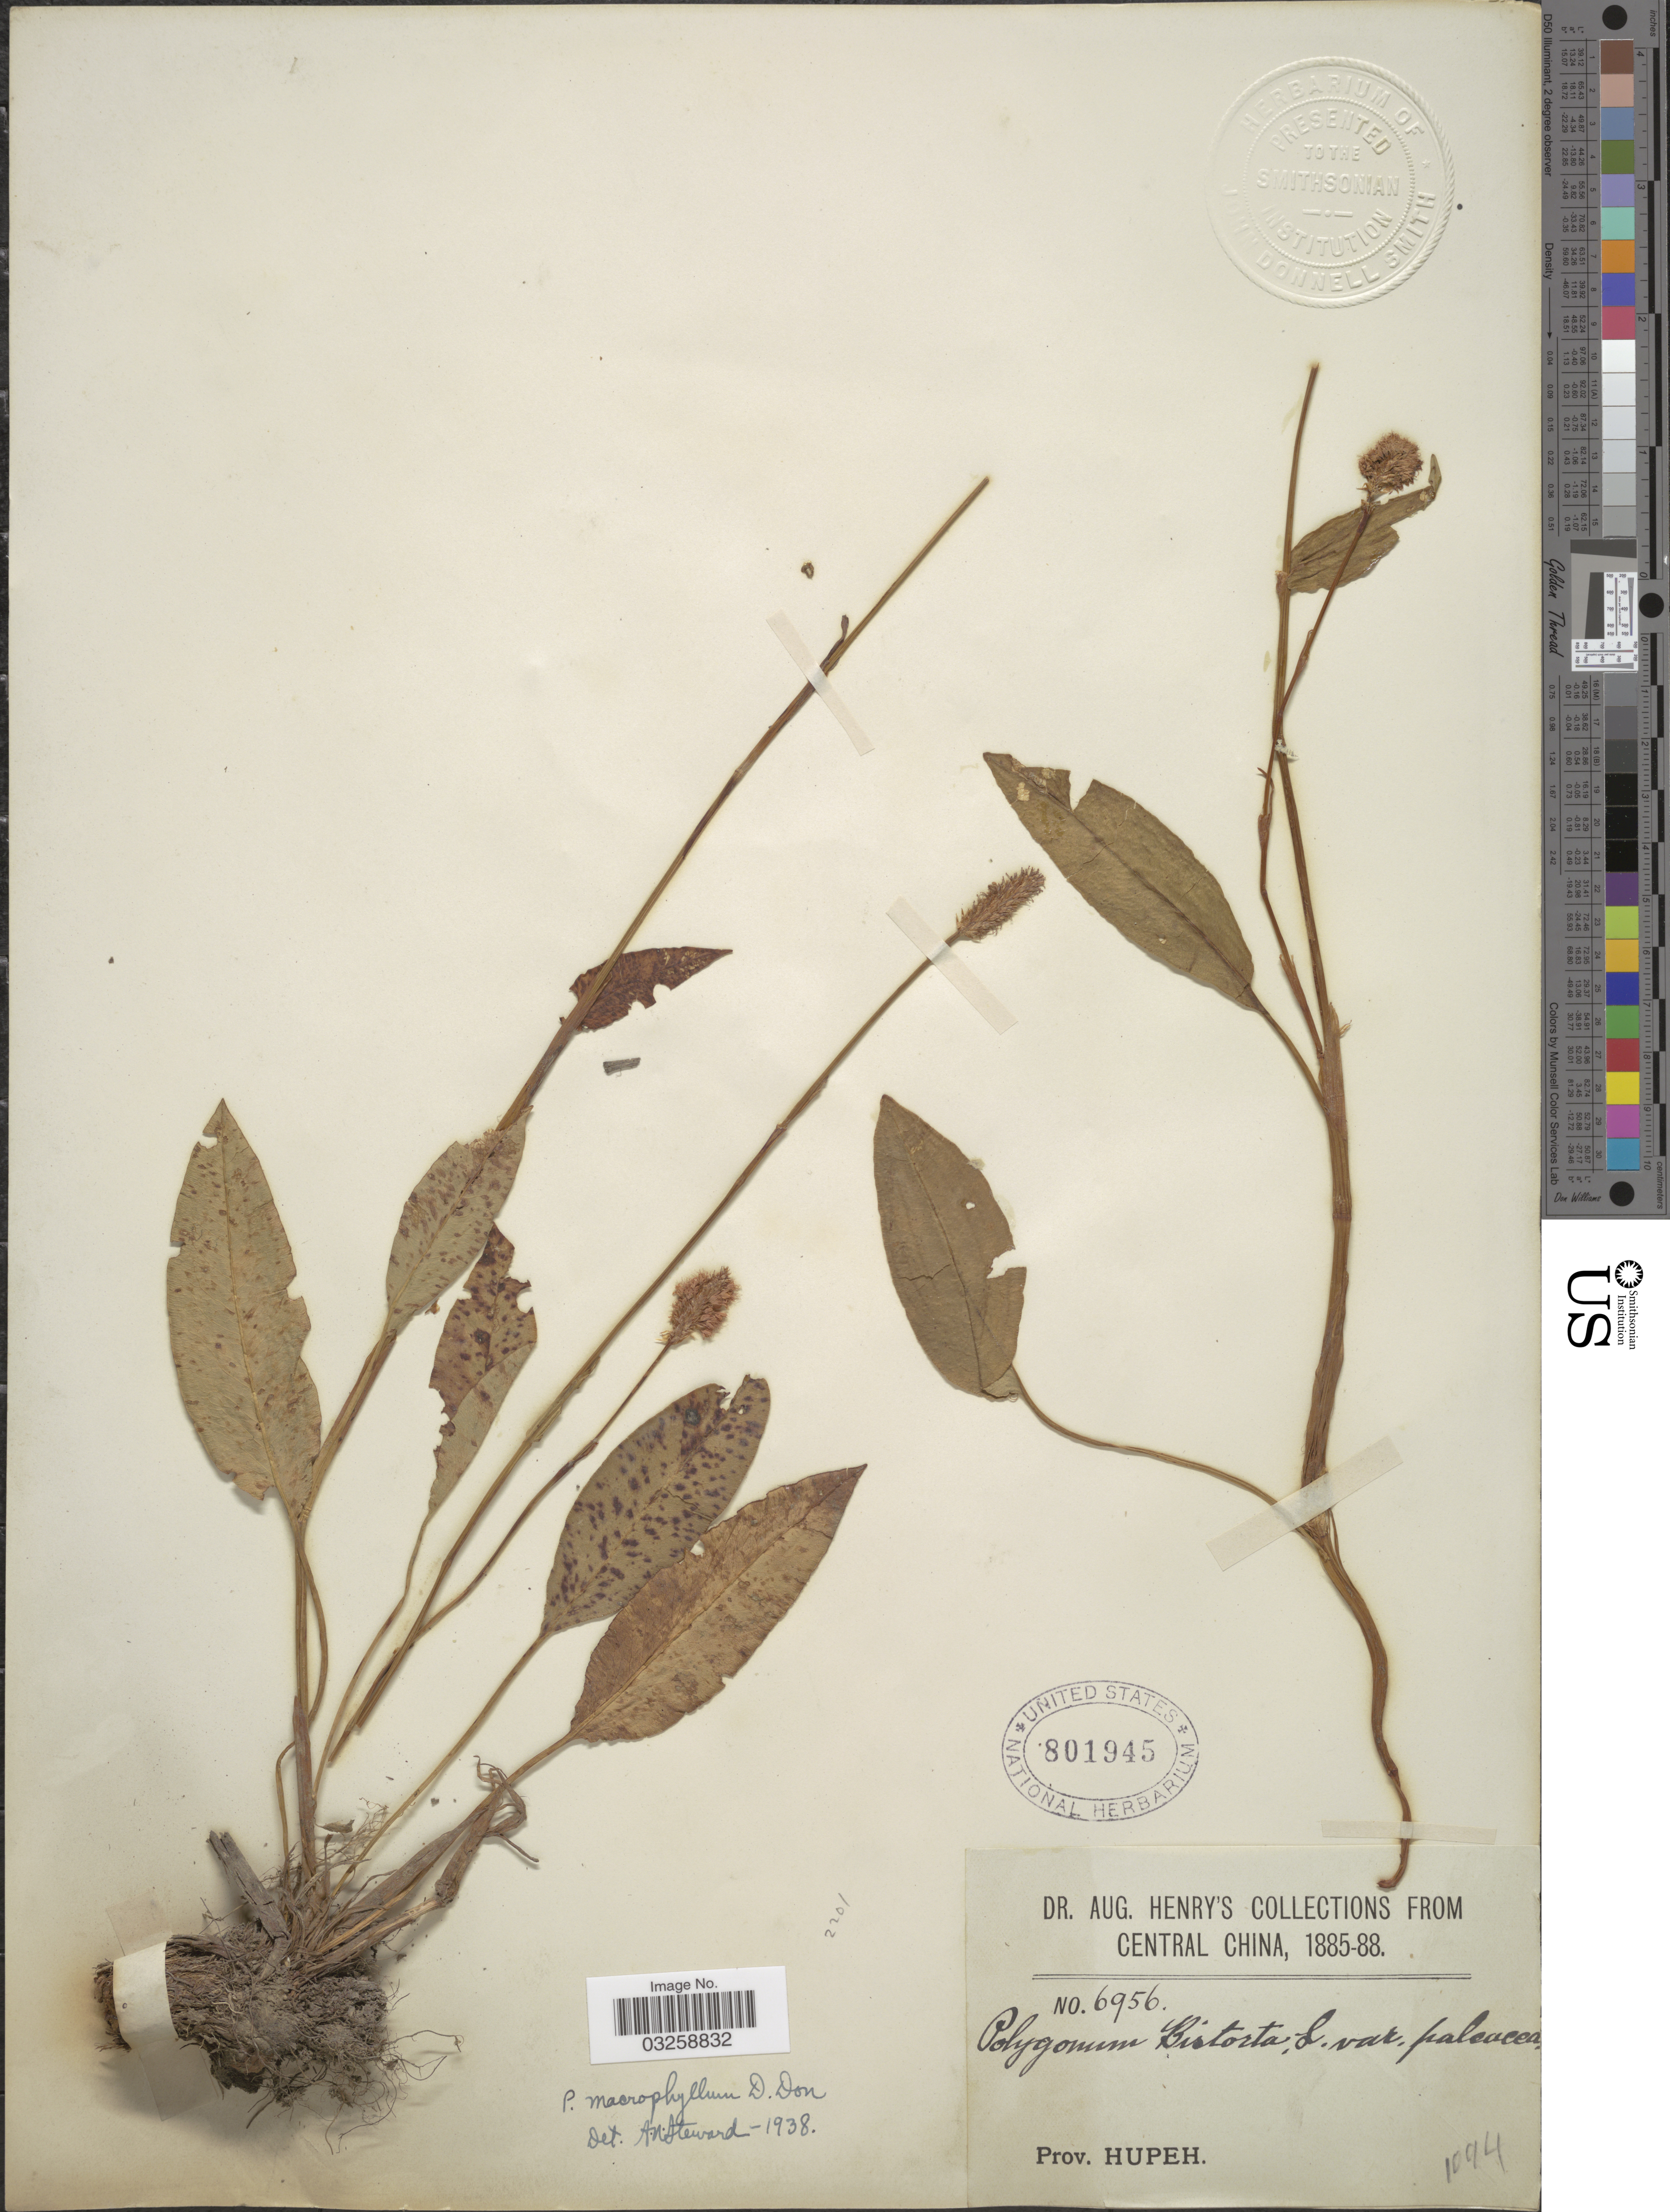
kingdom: Plantae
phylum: Tracheophyta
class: Magnoliopsida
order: Caryophyllales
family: Polygonaceae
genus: Bistorta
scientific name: Bistorta macrophylla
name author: (D. Don) Soják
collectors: A. Henry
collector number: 6956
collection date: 1885/1888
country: China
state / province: Hubei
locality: Central China. Prov. Hupeh.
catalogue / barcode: US 801945